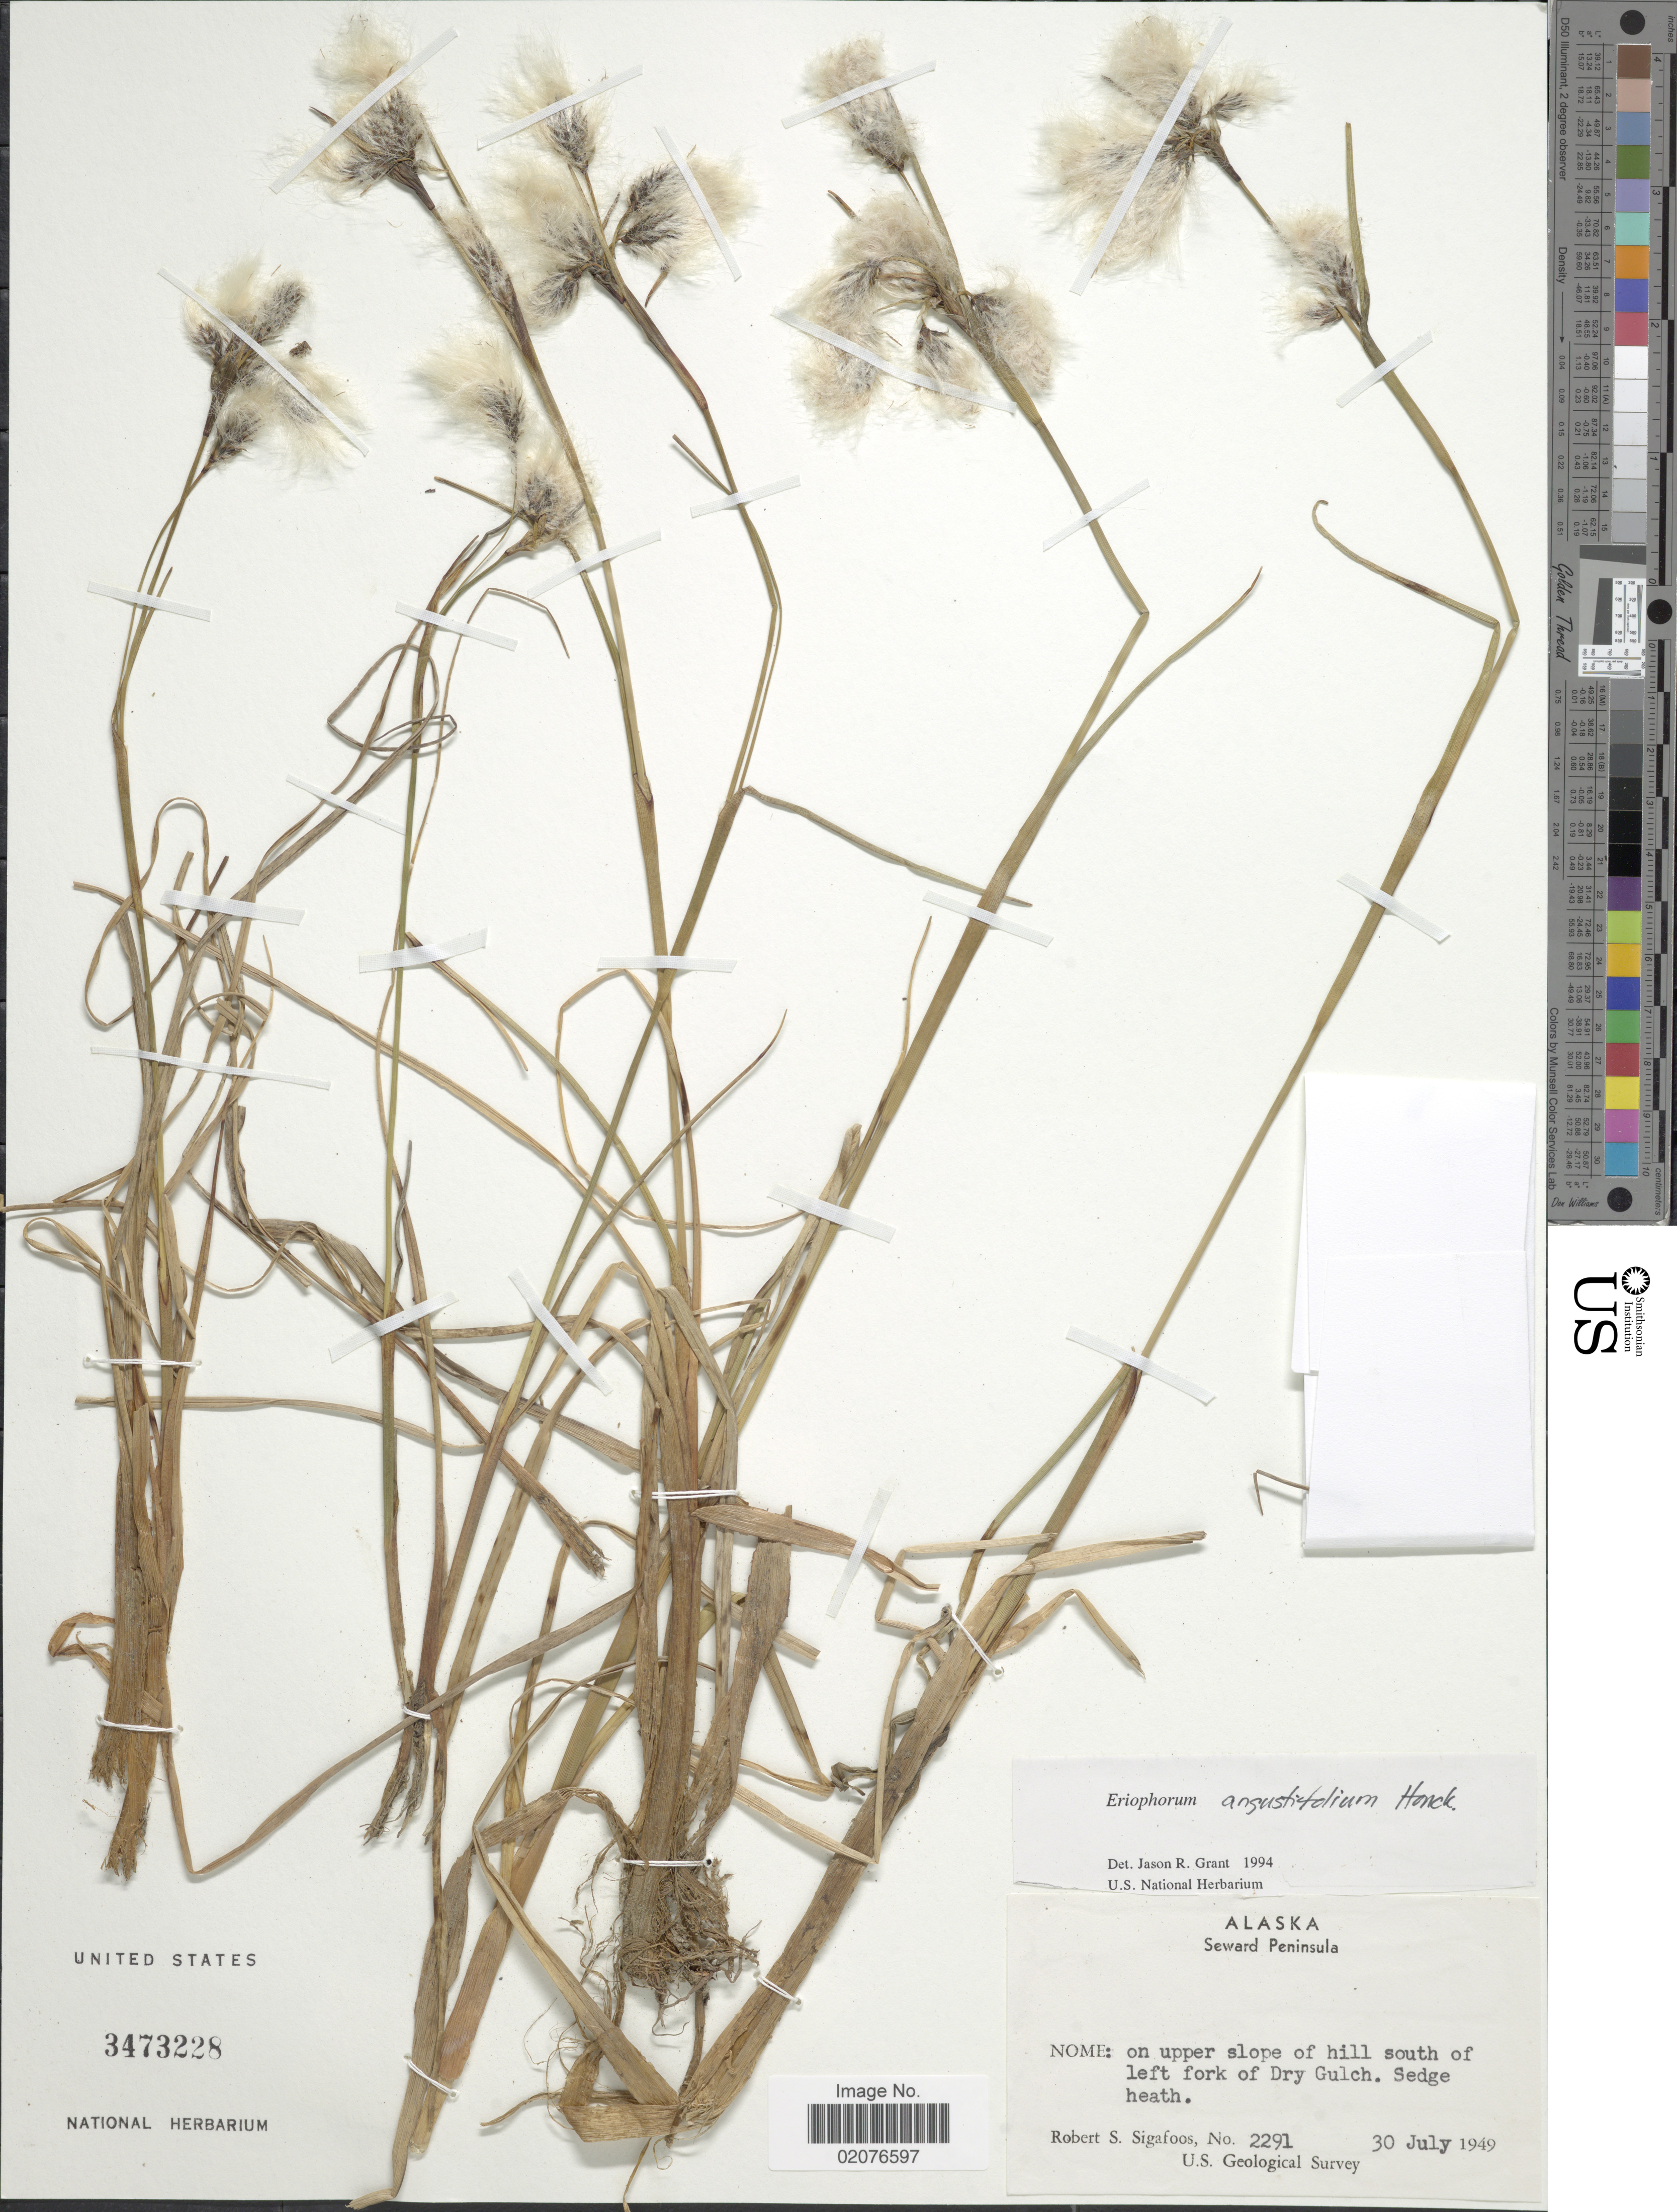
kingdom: Plantae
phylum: Tracheophyta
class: Liliopsida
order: Poales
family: Cyperaceae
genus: Eriophorum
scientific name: Eriophorum angustifolium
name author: Honck.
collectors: R. Sigafoos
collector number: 2291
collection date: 1949-07-30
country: United States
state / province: Alaska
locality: Seward Peninsula, Nome: on upper slope of hill south of left fork of Dry Gulch. Sedge heath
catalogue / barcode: US 3473228